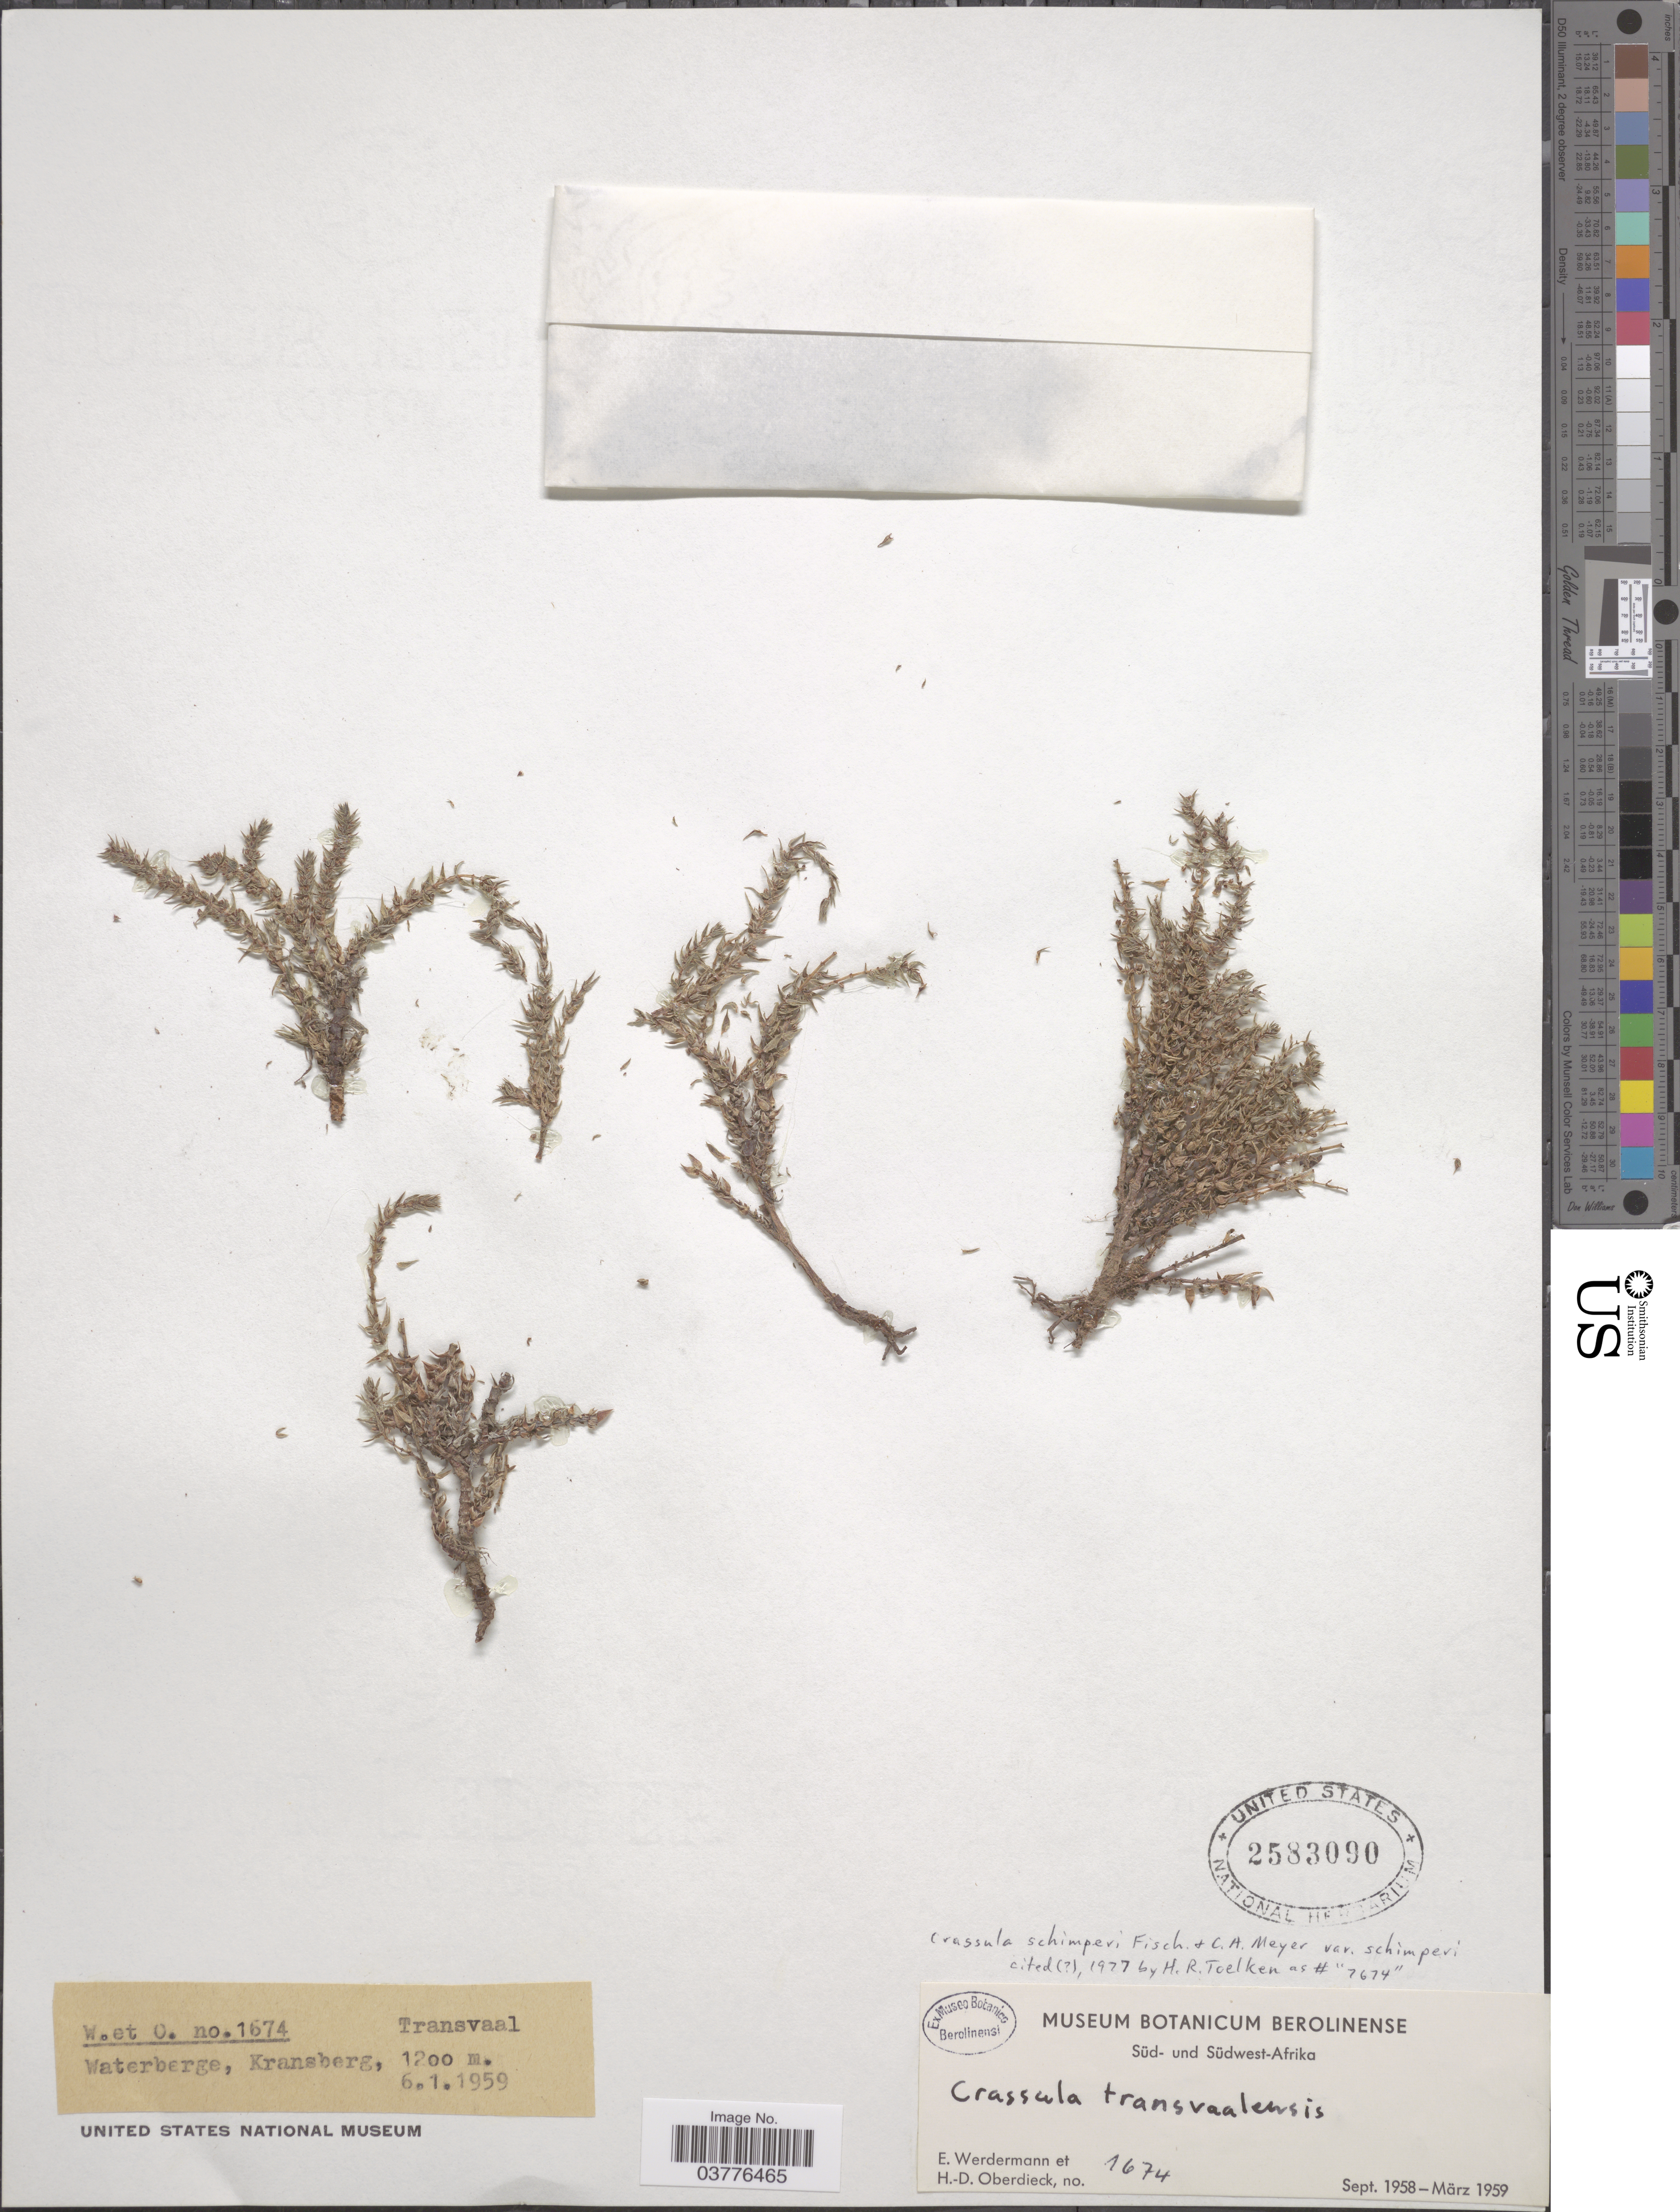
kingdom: Plantae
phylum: Tracheophyta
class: Magnoliopsida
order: Saxifragales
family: Crassulaceae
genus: Crassula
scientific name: Crassula schimperi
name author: Fisch. & C.A. Mey.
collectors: E. Werdermann & H. Oberdieck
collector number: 1674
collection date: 1959-01-06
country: South Africa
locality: Transvaal. Waterberge, Kransberg. Süd-Afrika?.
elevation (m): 1200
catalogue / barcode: US 2583090